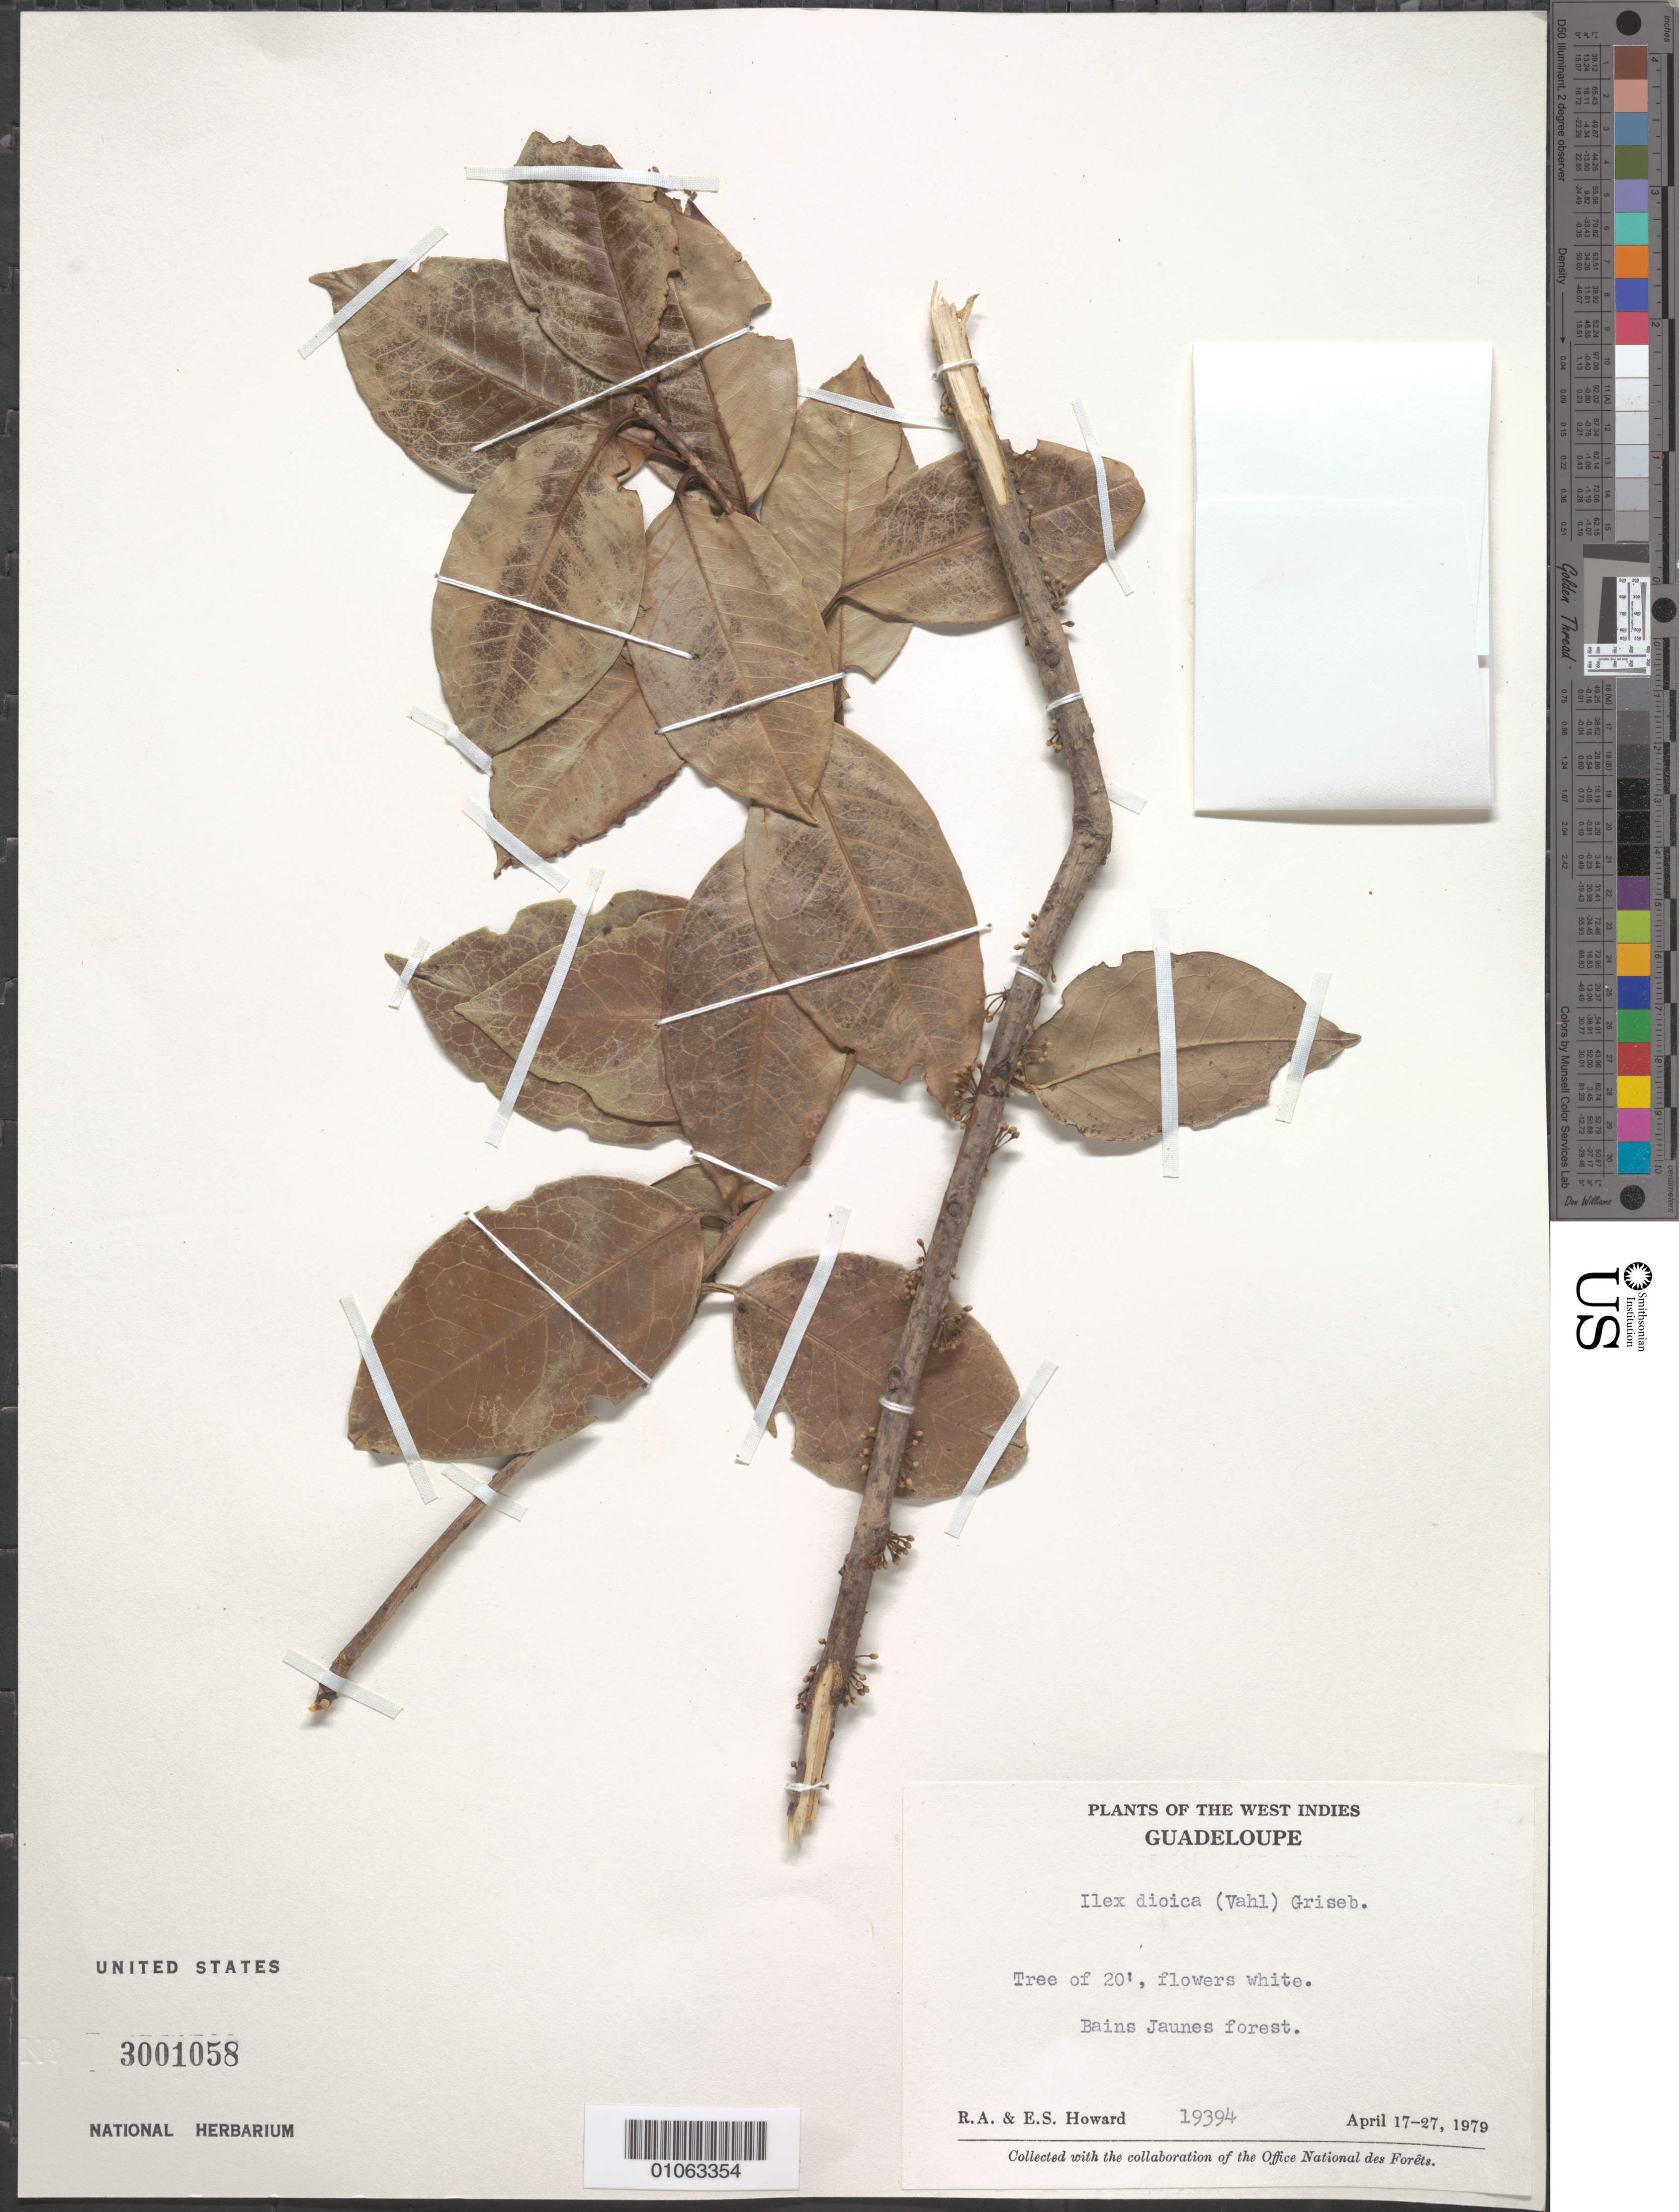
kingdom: Plantae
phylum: Tracheophyta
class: Magnoliopsida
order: Aquifoliales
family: Aquifoliaceae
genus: Ilex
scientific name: Ilex dioica var. gracilior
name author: Loes.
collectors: R. A. Howard & E. S. Howard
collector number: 19394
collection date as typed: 17 Apr 1979 to 27 Apr 1979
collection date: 1979-04-17/1979-04-27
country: Guadeloupe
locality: Bains Jaunes forest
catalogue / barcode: US 3001058